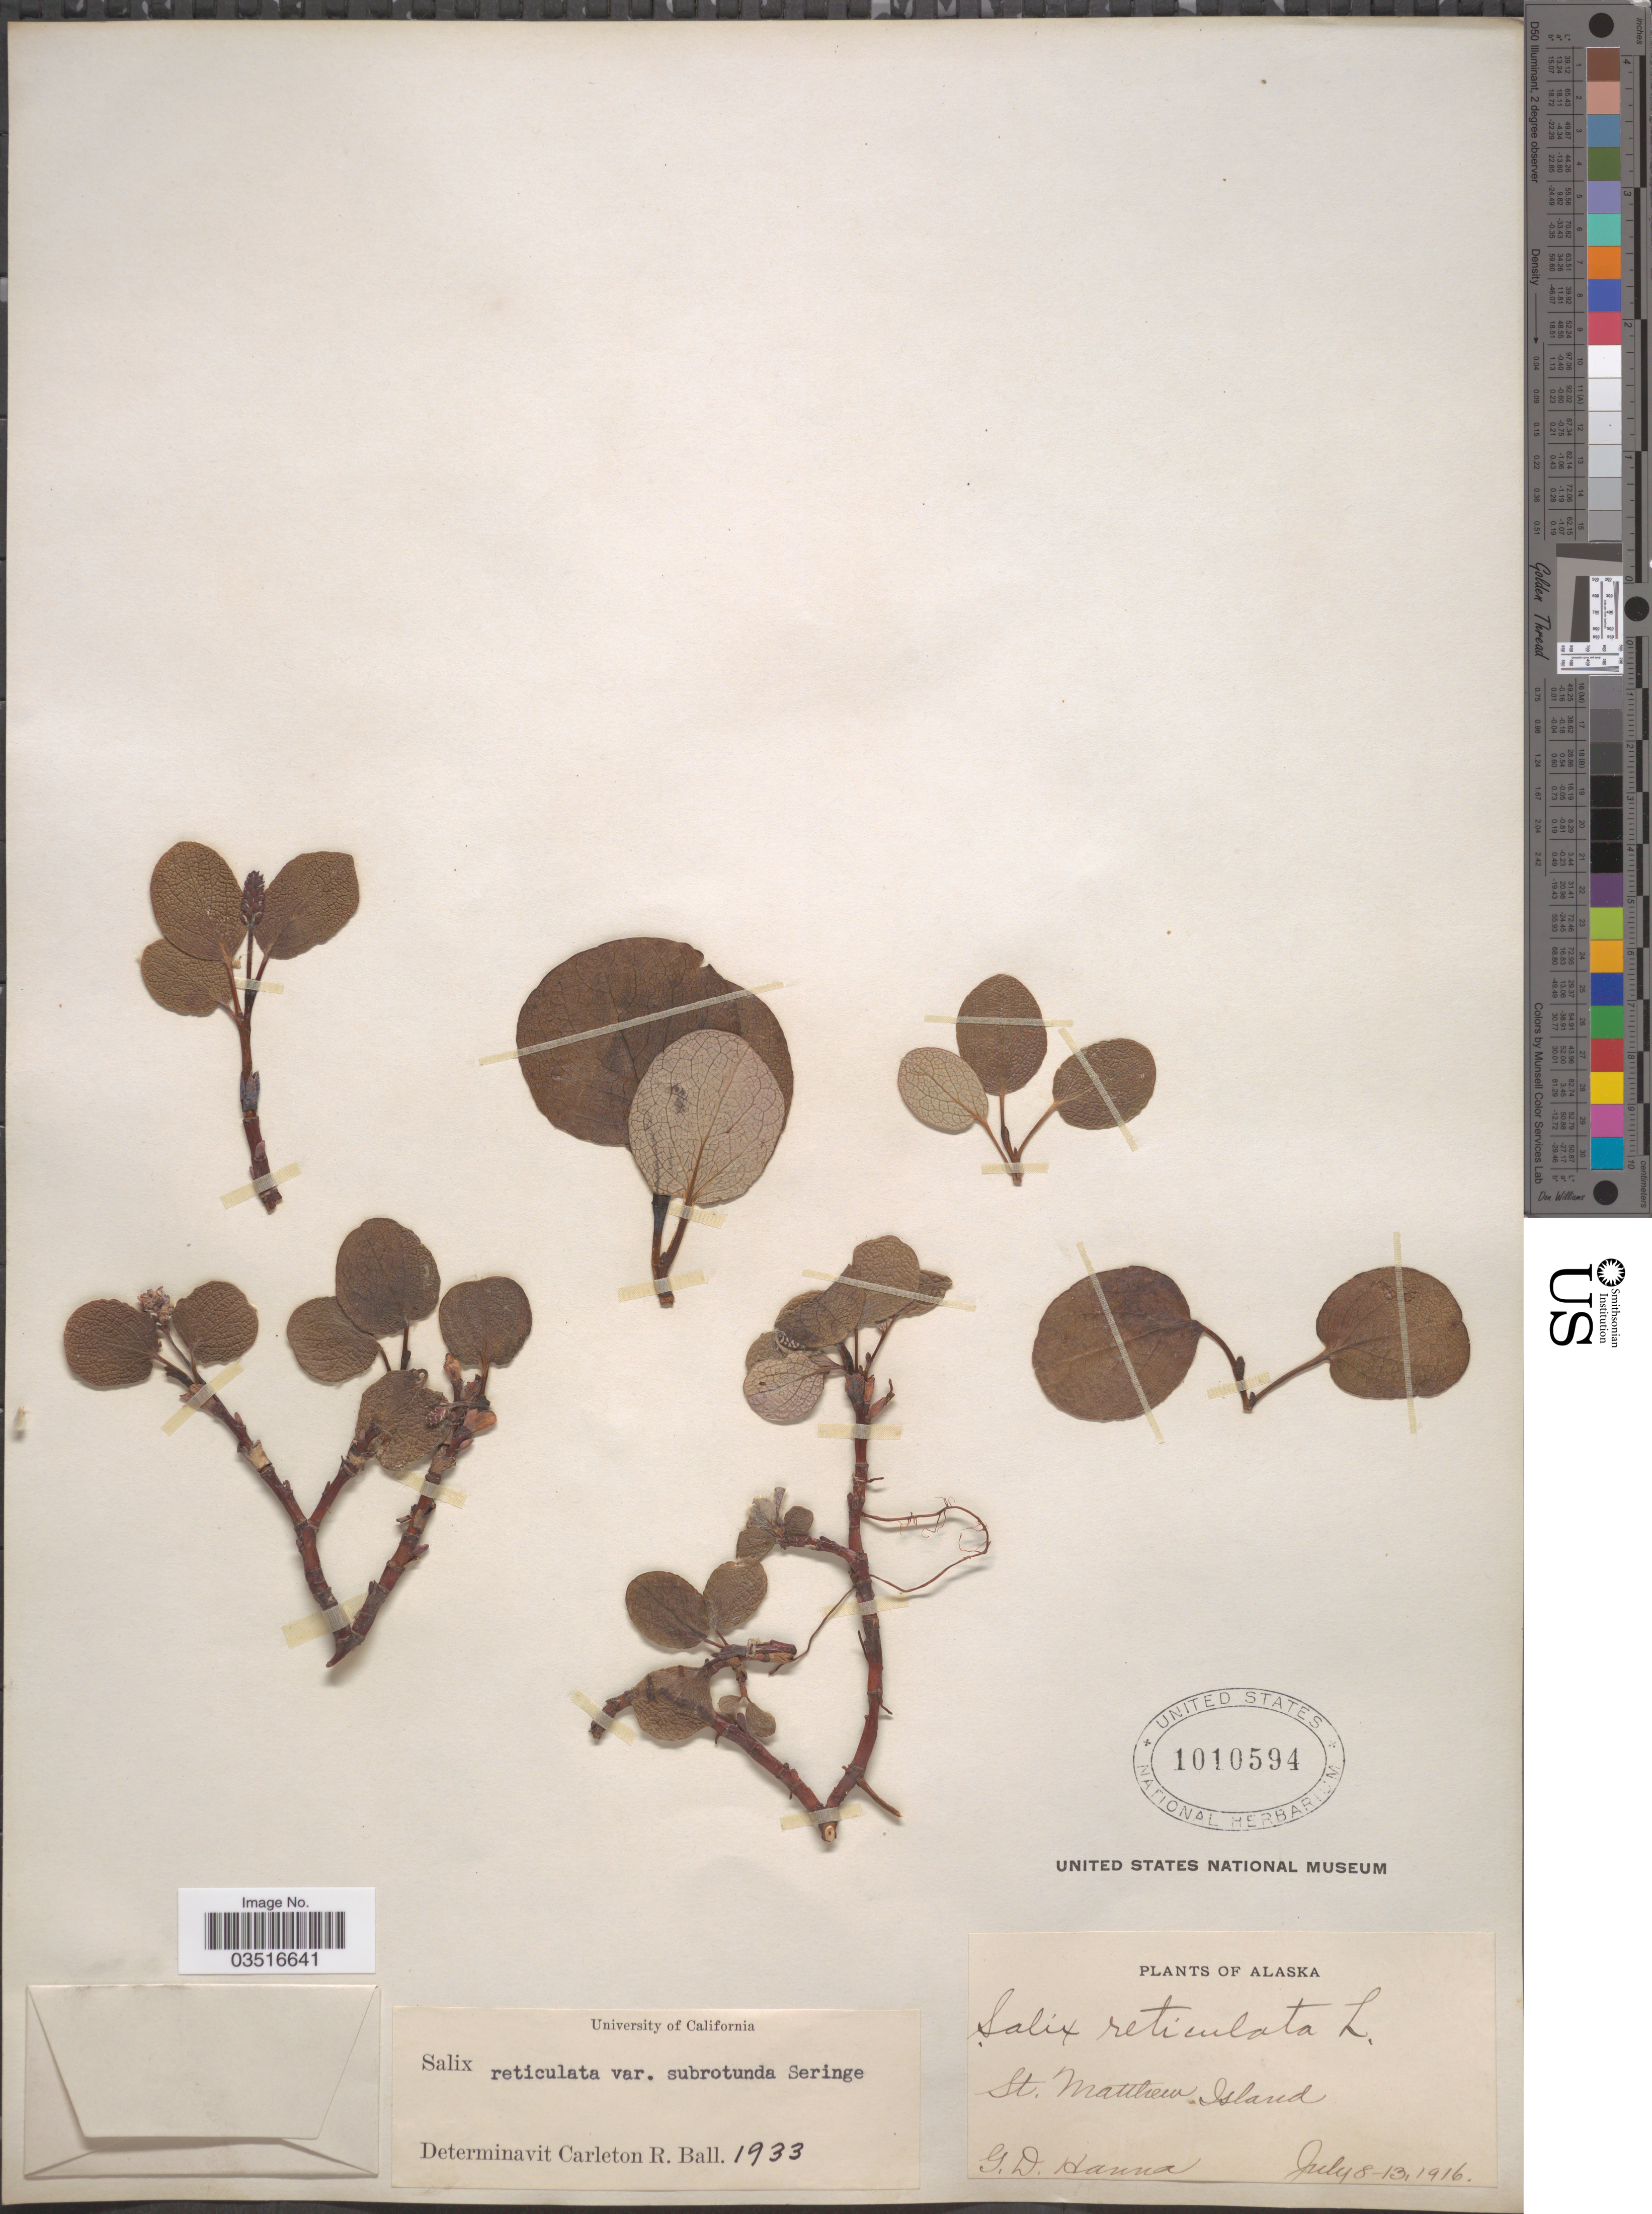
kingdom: Plantae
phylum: Tracheophyta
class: Magnoliopsida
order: Malpighiales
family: Salicaceae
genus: Salix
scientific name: Salix reticulata var. subrotunda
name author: Ser.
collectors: G. D. Hanna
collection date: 1916-07-08/1916-07-13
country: United States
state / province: Alaska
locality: St. Matthew Island.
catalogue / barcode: US 1010594